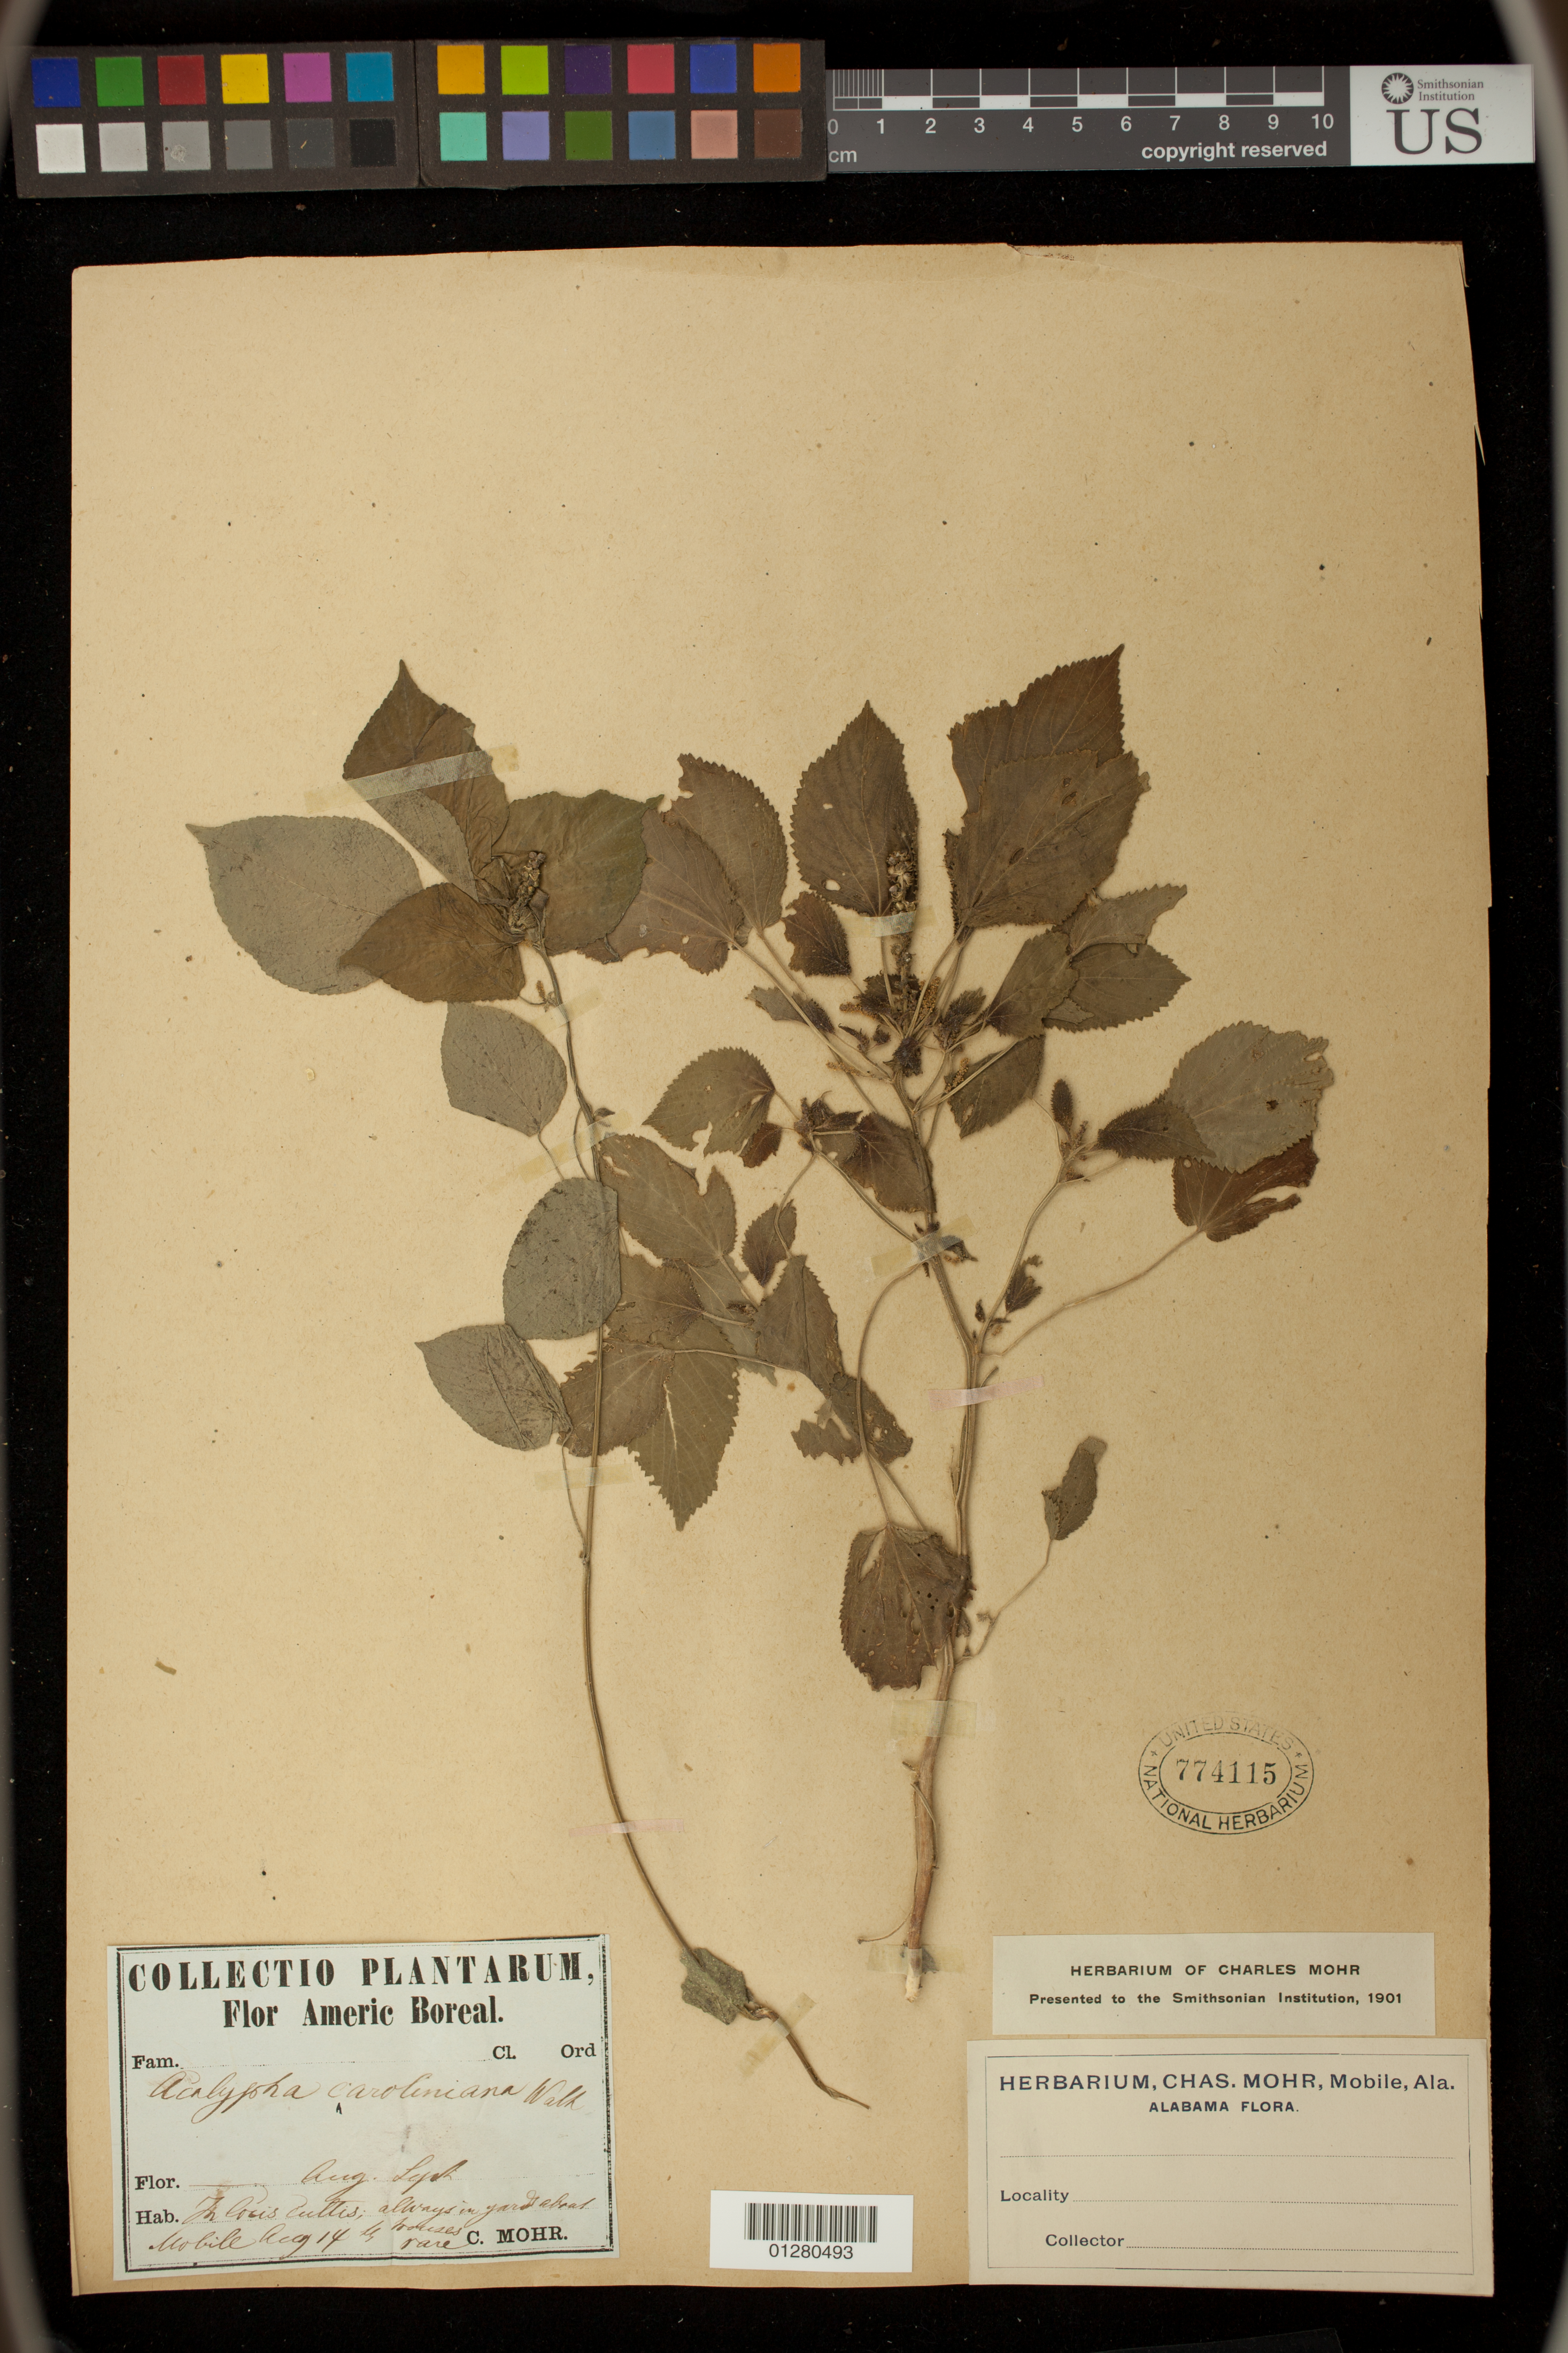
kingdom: Plantae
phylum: Tracheophyta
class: Magnoliopsida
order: Malpighiales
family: Euphorbiaceae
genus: Acalypha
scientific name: Acalypha ostryifolia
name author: Ridd.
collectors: C. T. Mohr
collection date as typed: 18-- 08-04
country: United States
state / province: Alabama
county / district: Mobile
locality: In locis cultis; always in yards about houses rare.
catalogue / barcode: US 774115